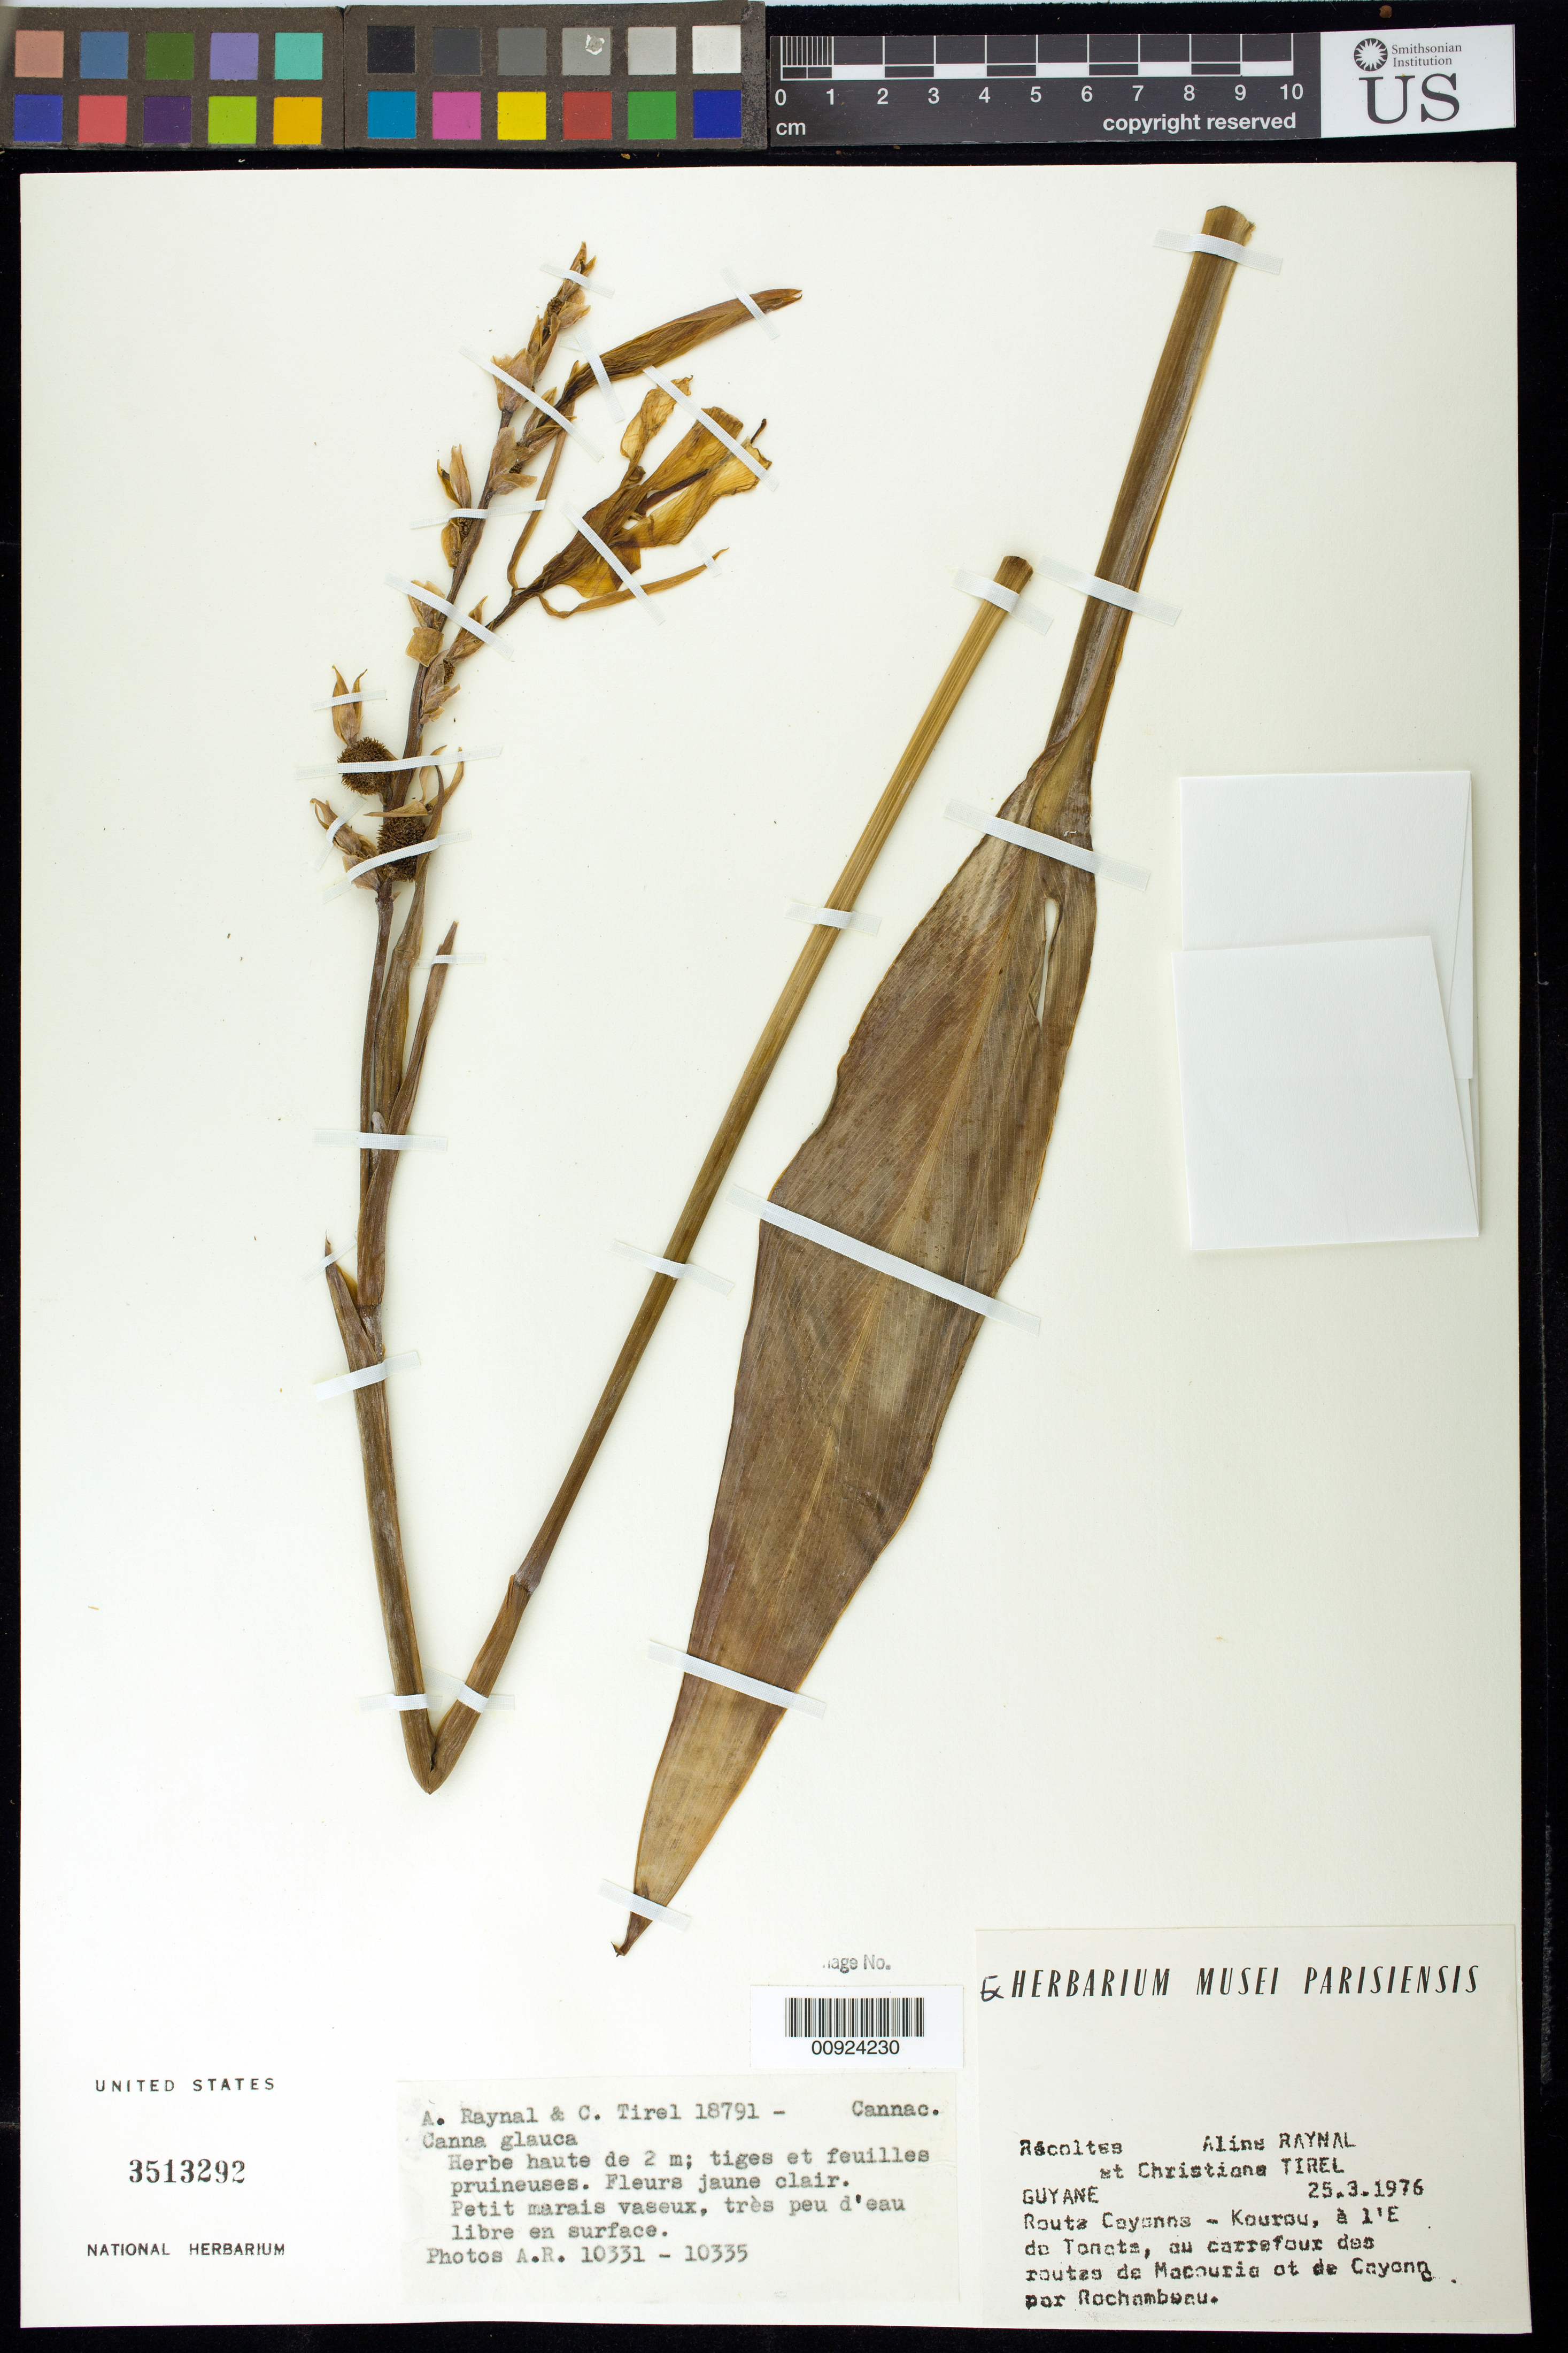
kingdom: Plantae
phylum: Tracheophyta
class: Liliopsida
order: Zingiberales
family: Cannaceae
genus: Canna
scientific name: Canna glauca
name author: L.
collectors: A. M. Raynal & C. Tirel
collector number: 18791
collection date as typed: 25-Mar-76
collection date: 1976-03-25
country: French Guiana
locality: Route Cayenne-Kourou, a l'Est de Tonata, au carrefour des routes de Macouria et de Cayenne par Rochambeau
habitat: Petit marais vaseaux, tres peu d'eau libre en surface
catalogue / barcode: US 3513292